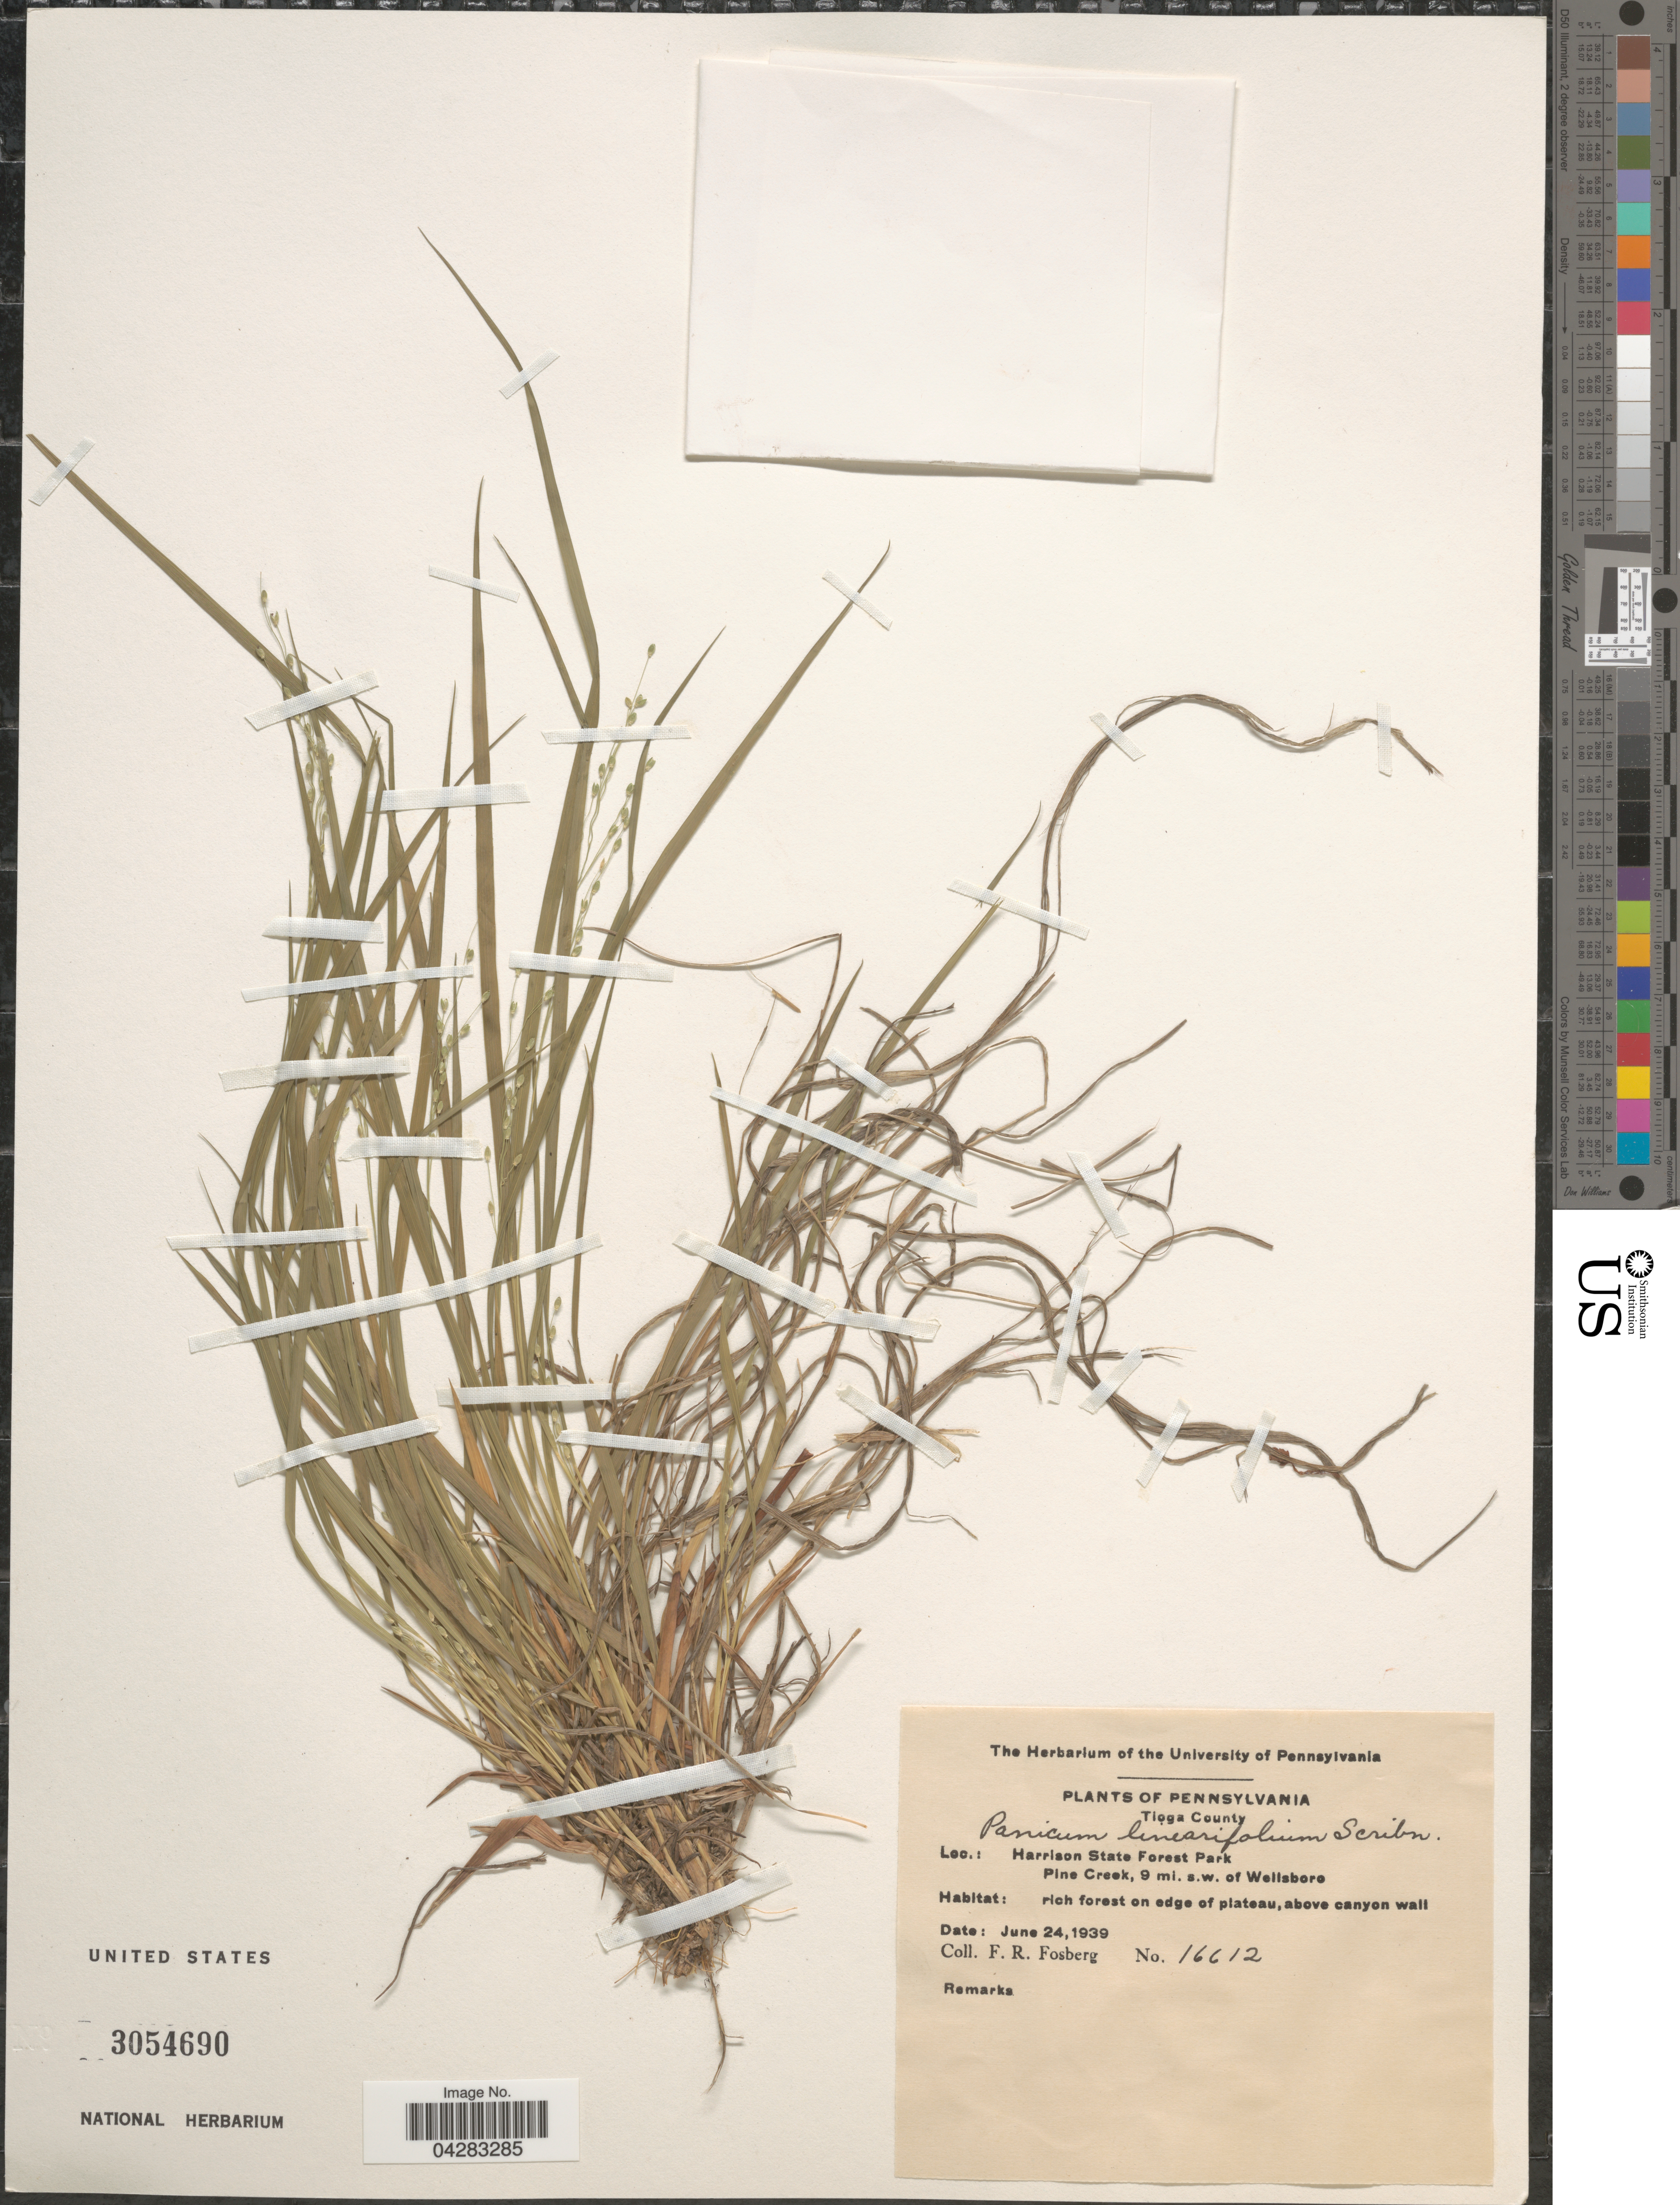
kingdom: Plantae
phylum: Tracheophyta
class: Liliopsida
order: Poales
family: Poaceae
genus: Dichanthelium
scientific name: Dichanthelium linearifolium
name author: (Scribn.) Gould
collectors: F. R. Fosberg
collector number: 16612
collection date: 1939-06-24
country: United States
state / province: Pennsylvania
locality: Tioga County. Harrison State Forest Park. Pine Creek, 9 mi. s.w. of Wellsboro.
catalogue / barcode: US 3054690